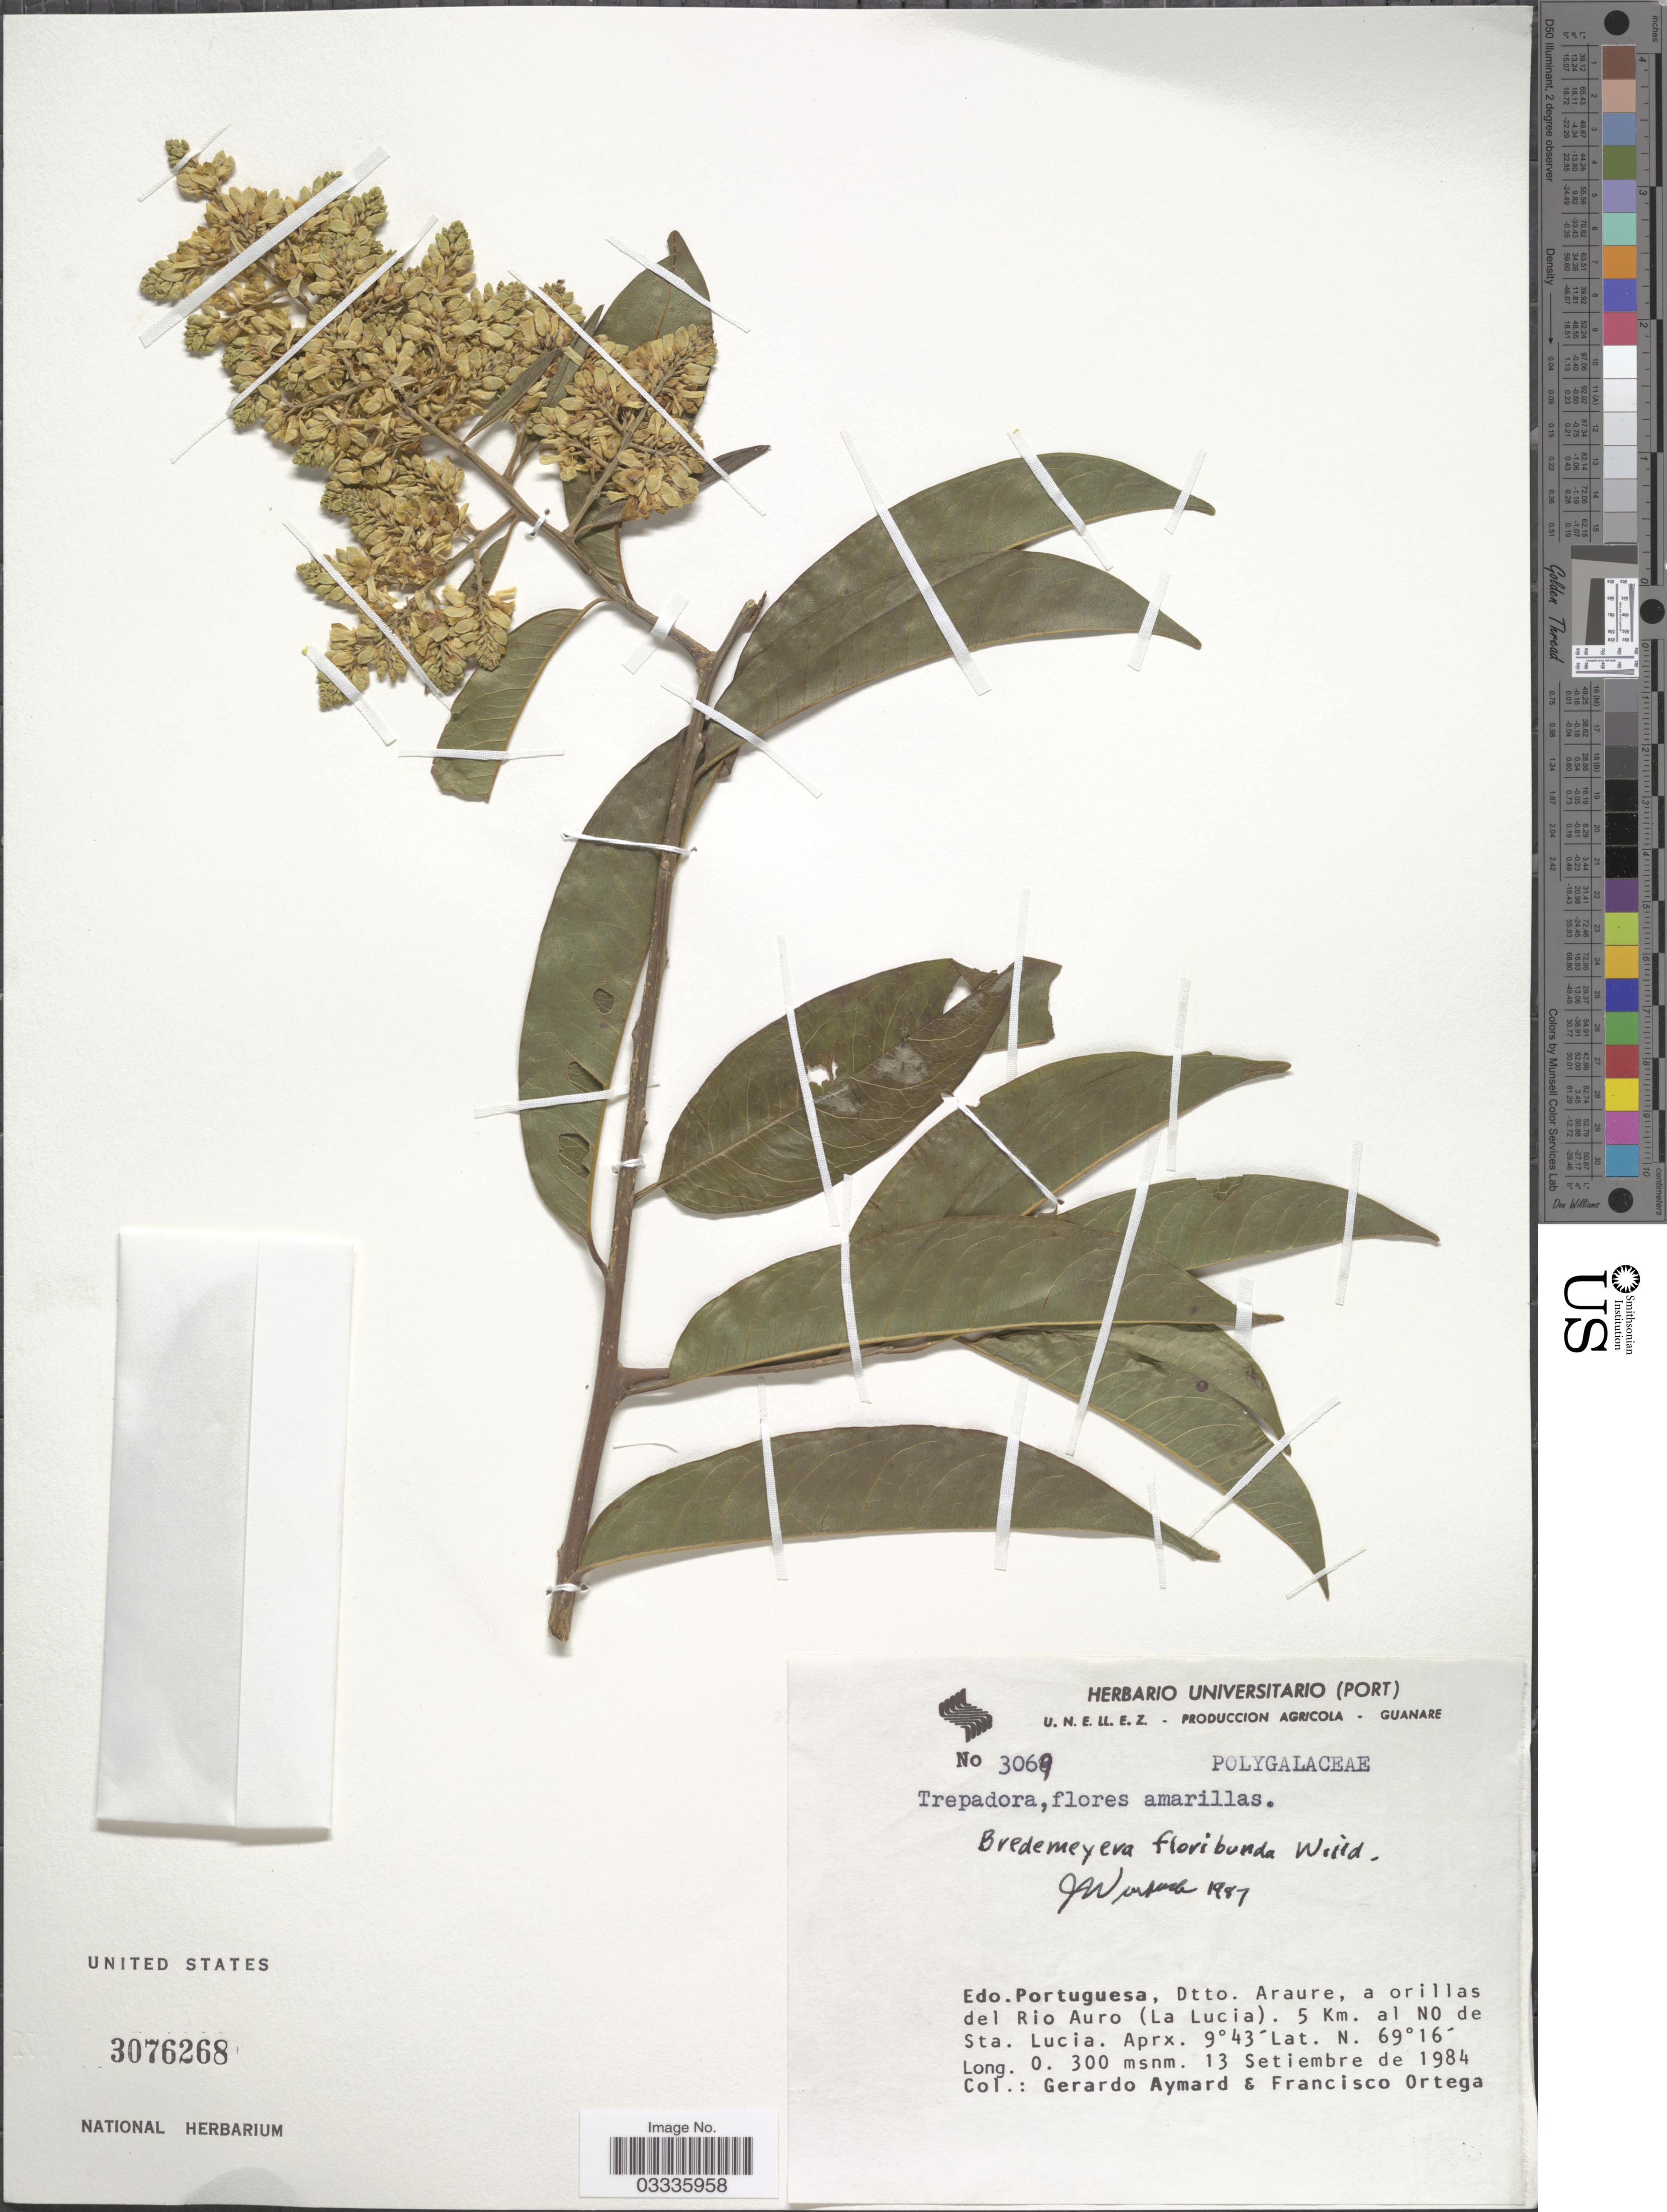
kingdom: Plantae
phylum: Tracheophyta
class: Magnoliopsida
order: Fabales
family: Polygalaceae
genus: Bredemeyera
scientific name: Bredemeyera floribunda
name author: Willd.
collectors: G. A. Aymard & F. J. Ortega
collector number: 3069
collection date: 1984-09-13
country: Venezuela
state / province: Portuguesa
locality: Dtto. Araure, a orillas del Rio Auro (La Lucia). 5 Km. al NO de Sta. Lucia.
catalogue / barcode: US 3076268